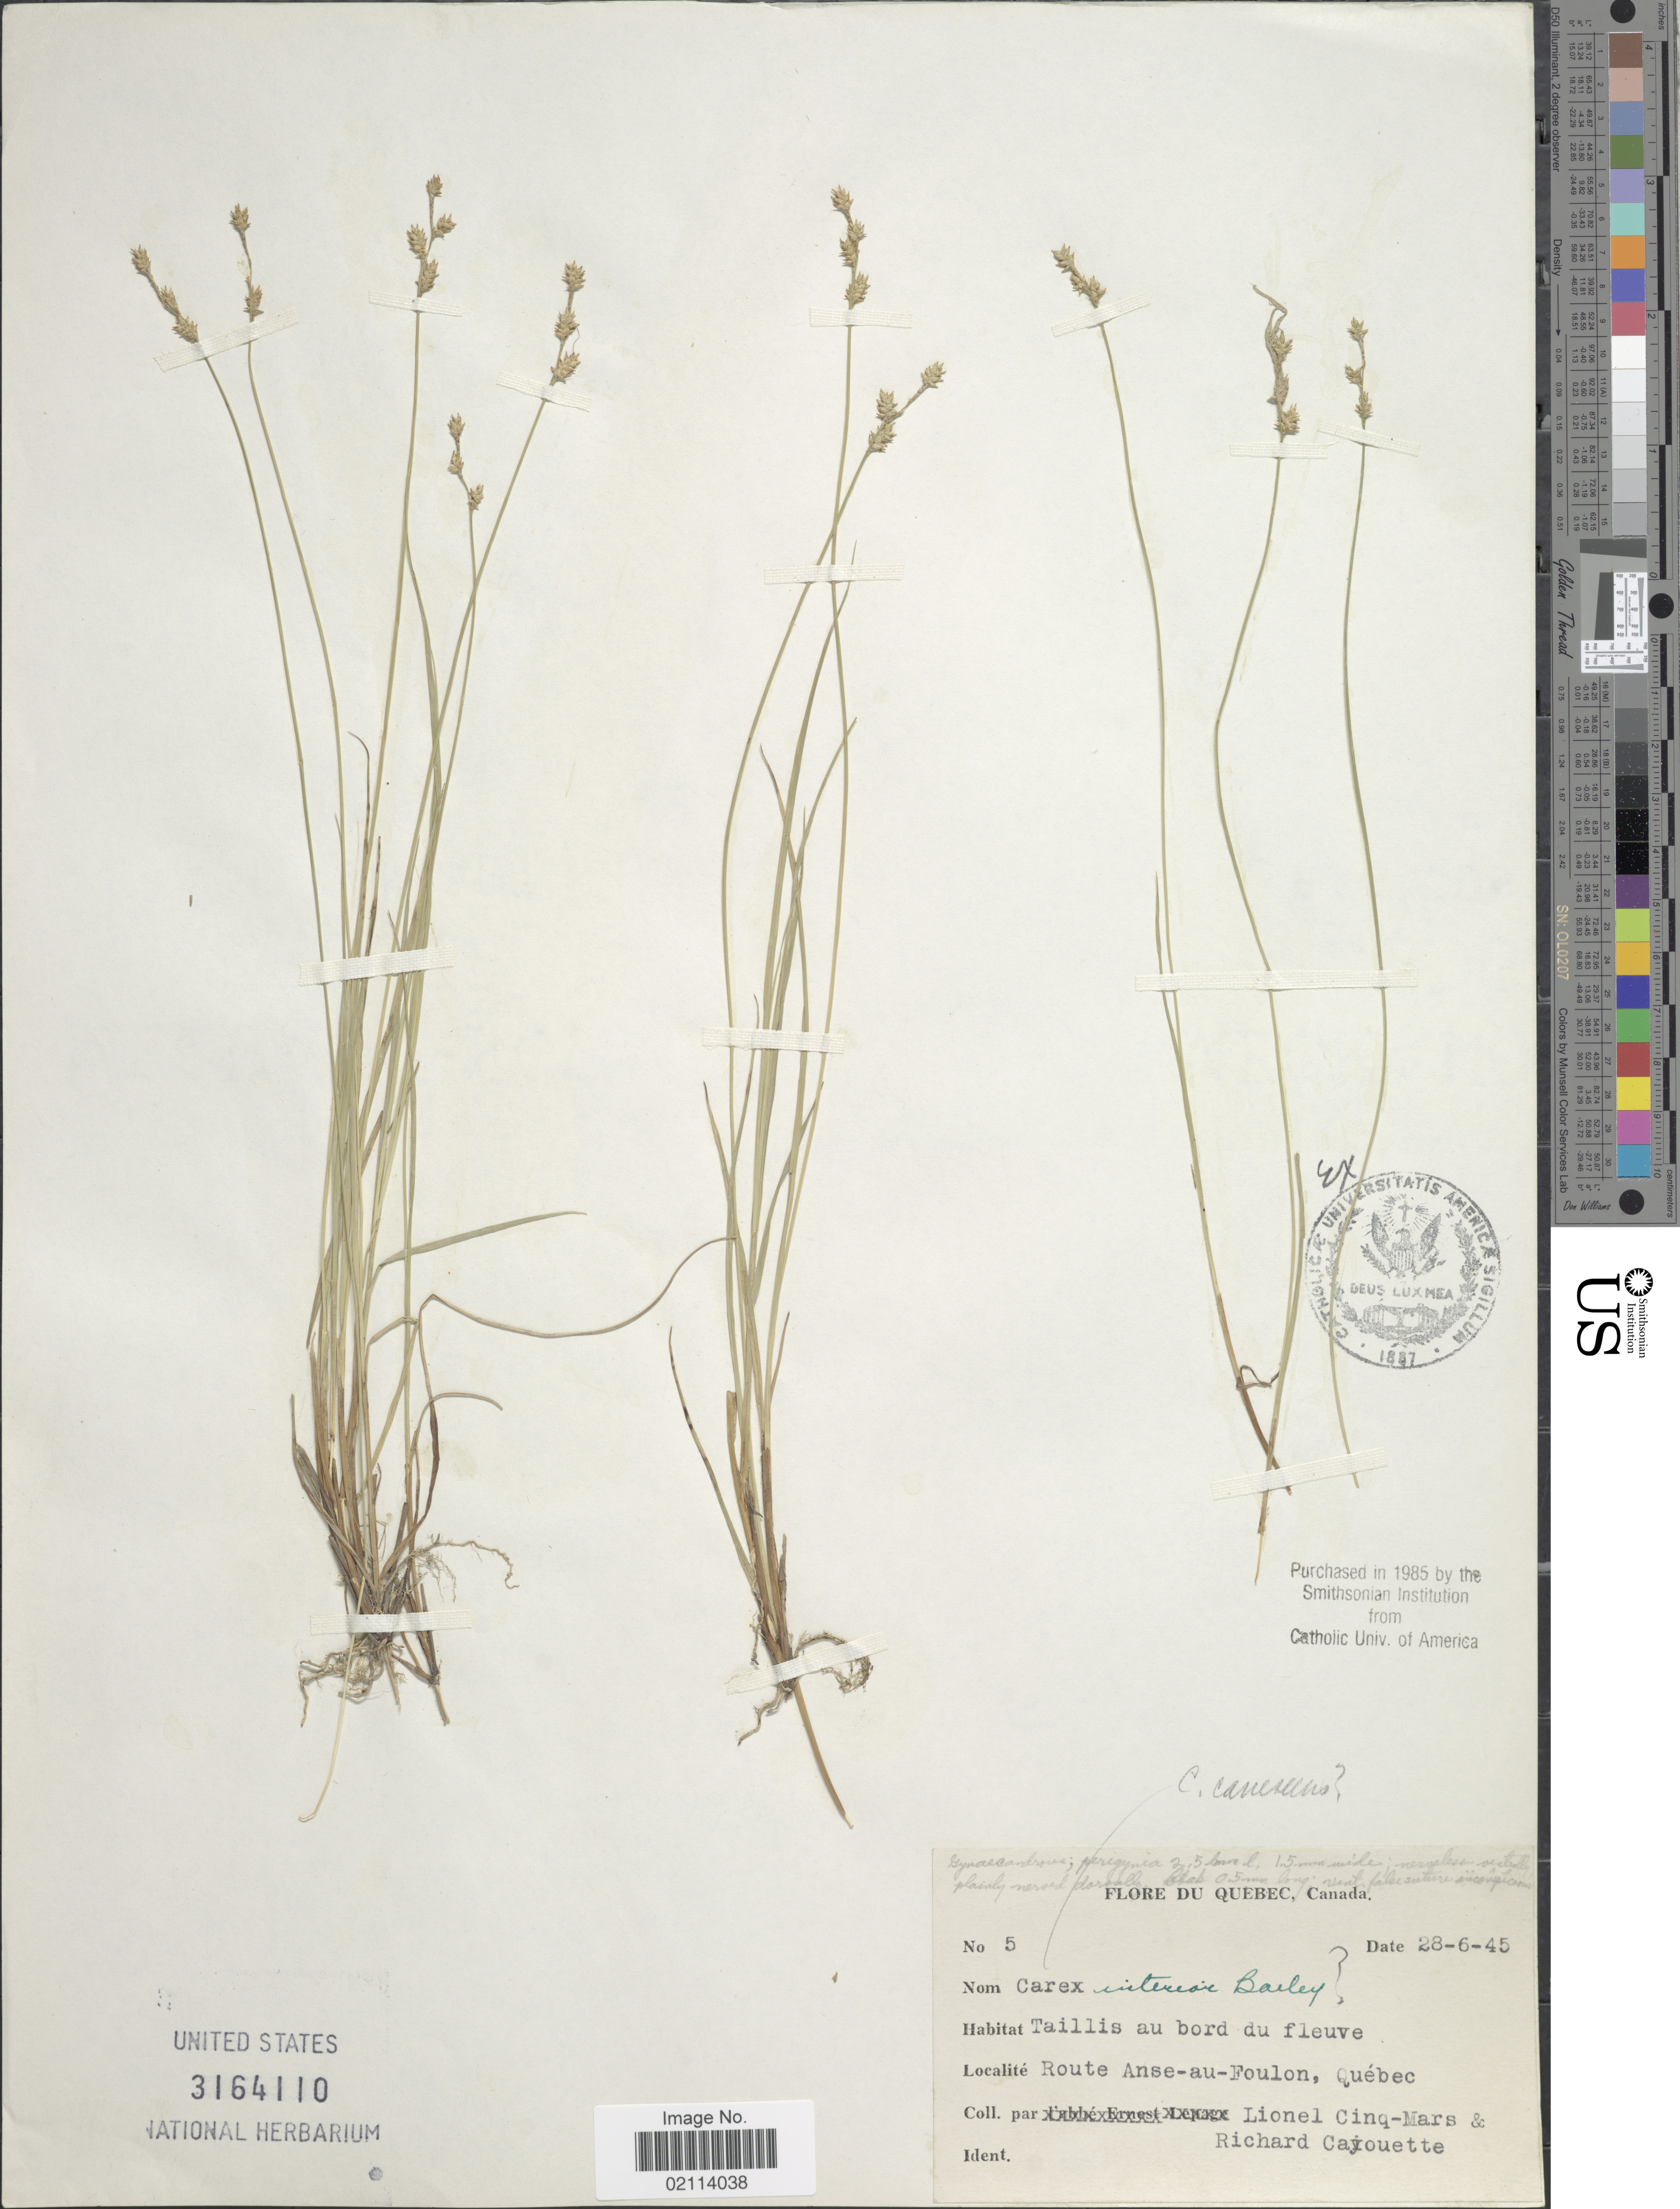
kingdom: Plantae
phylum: Tracheophyta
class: Liliopsida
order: Poales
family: Cyperaceae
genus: Carex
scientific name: Carex interior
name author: L.H. Bailey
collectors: L. Cinq-Mars & R. Cayouette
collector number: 5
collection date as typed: Transcribed d/m/y: 28/6/45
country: Canada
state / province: Quebec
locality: Route Anse-au-Foulon.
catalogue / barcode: US 3164110